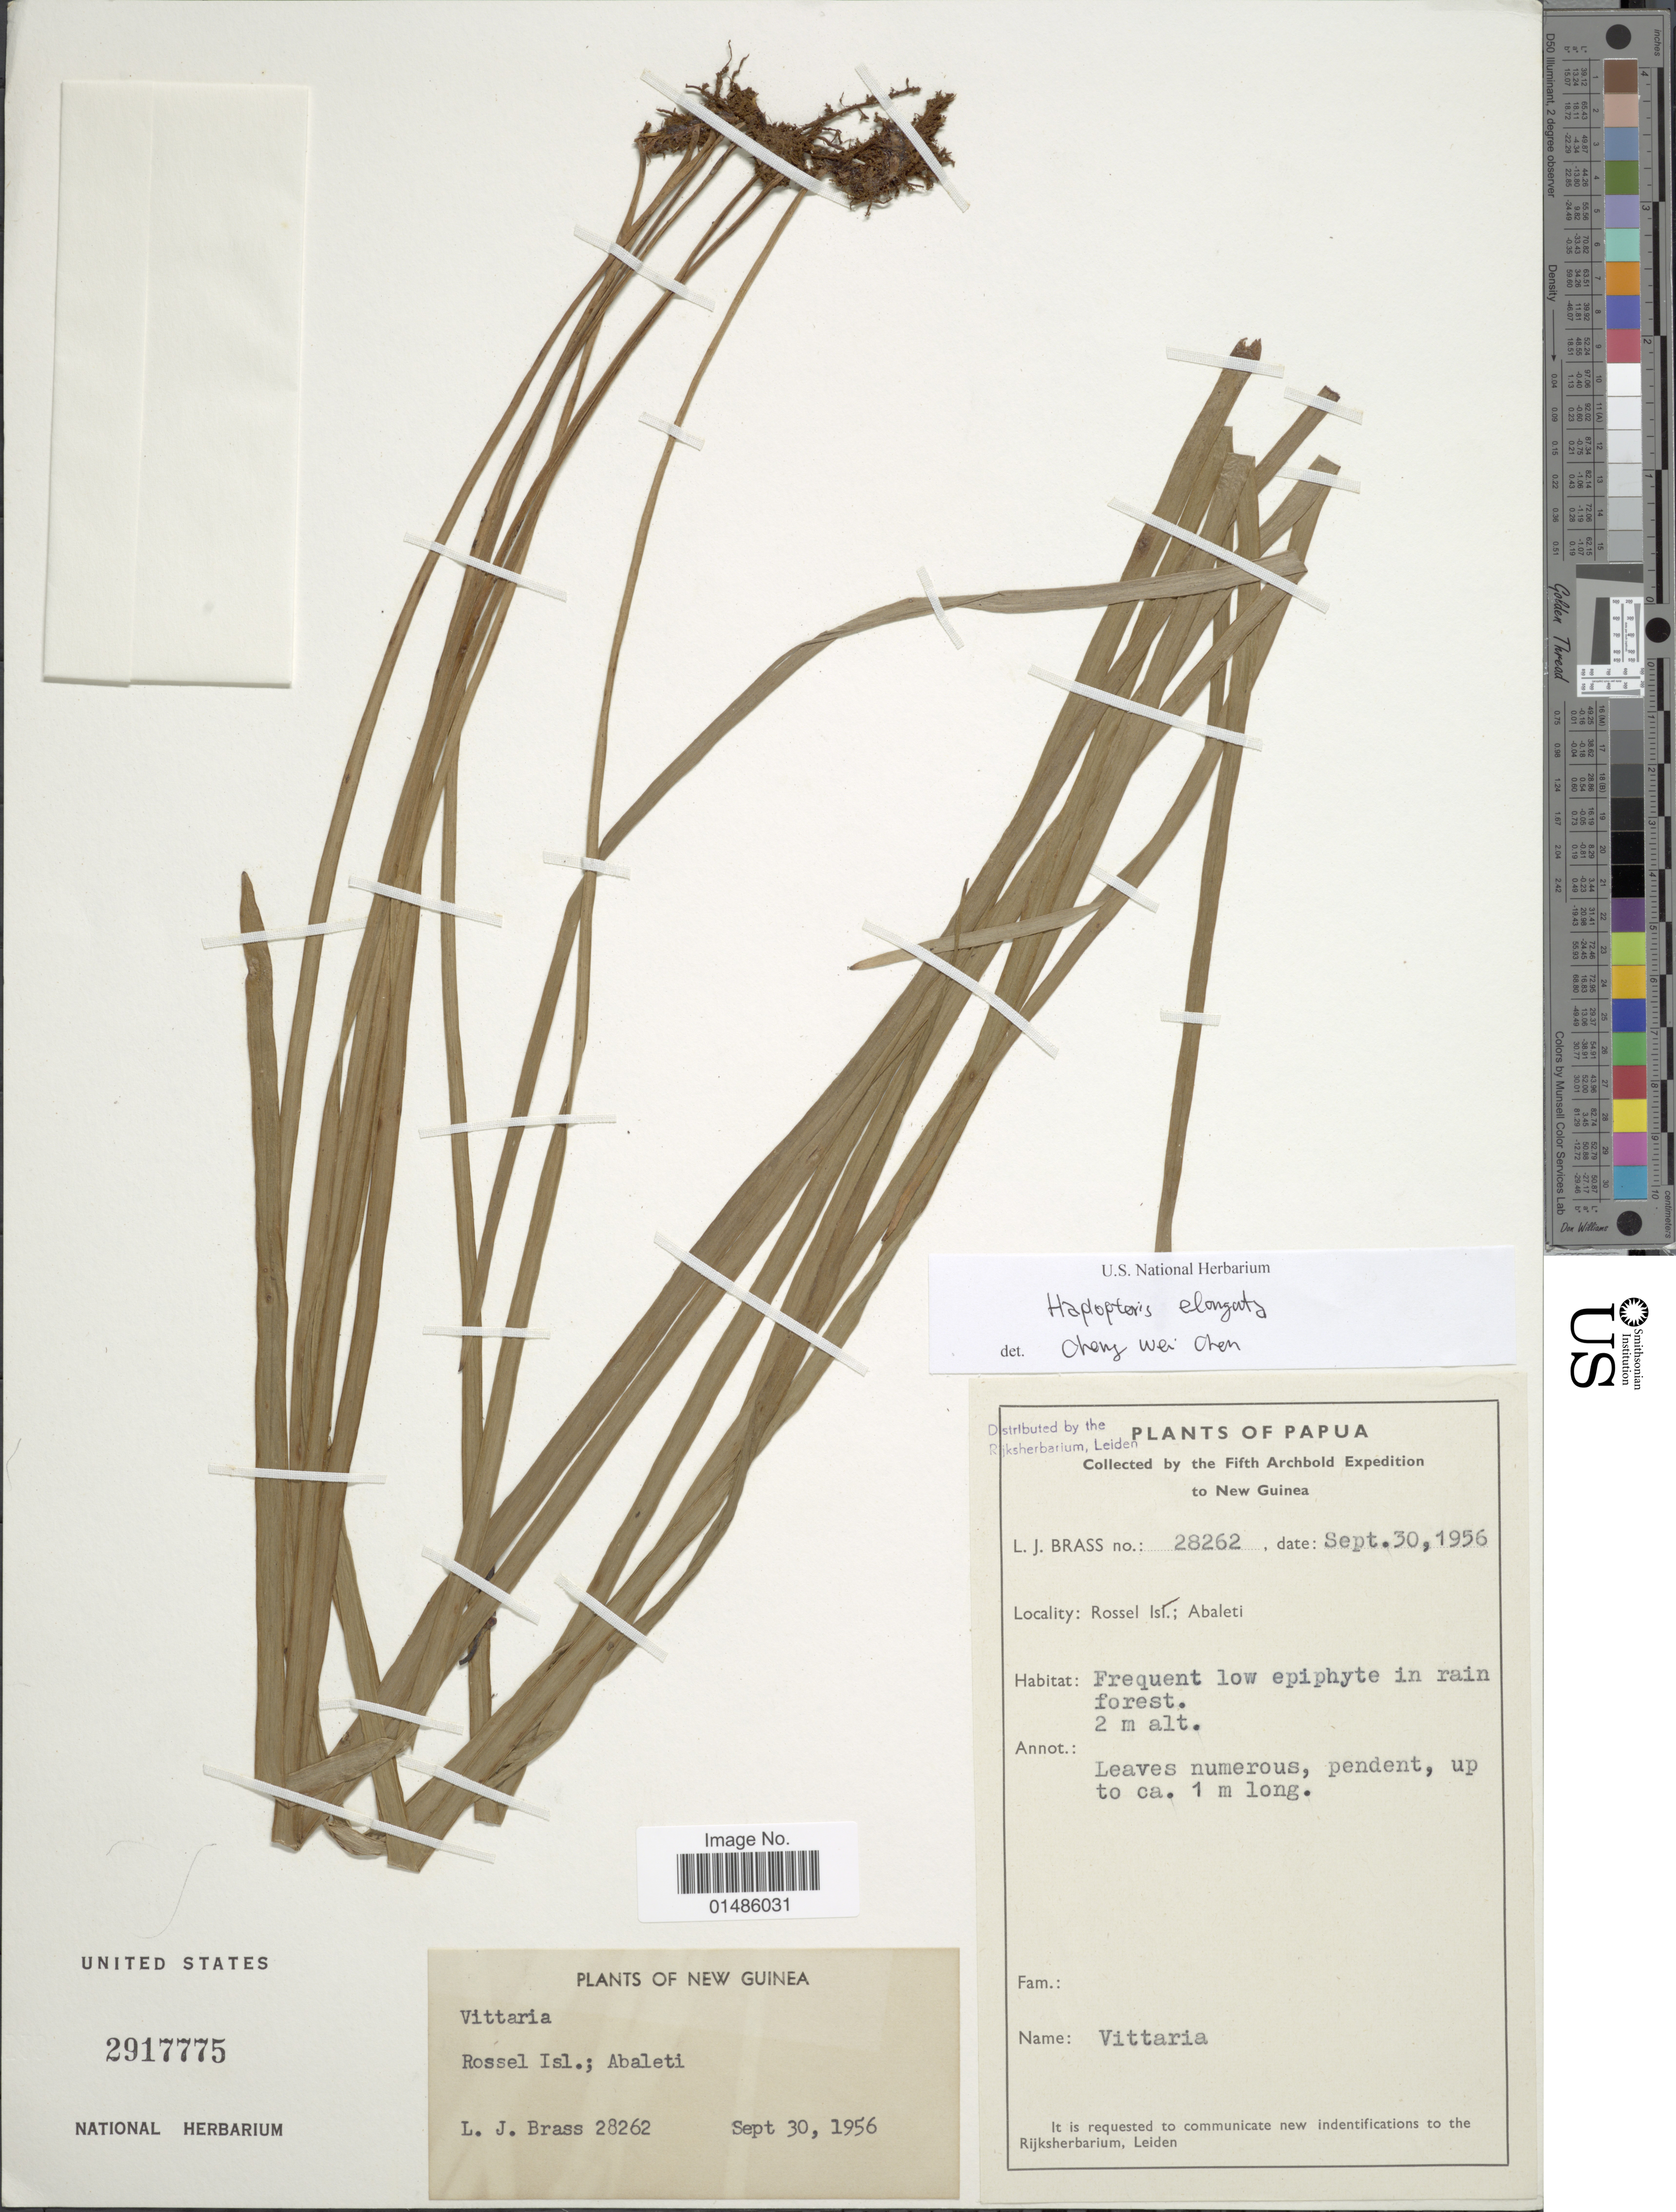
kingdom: Plantae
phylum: Tracheophyta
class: Polypodiopsida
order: Polypodiales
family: Pteridaceae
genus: Haplopteris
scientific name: Haplopteris elongata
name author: (Sw.) Crane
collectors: L. J. Brass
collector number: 28262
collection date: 1956-09-30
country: Papua New Guinea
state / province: Milne Bay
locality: Rossel Isl.; Abaleti.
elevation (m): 2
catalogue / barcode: US 2917775